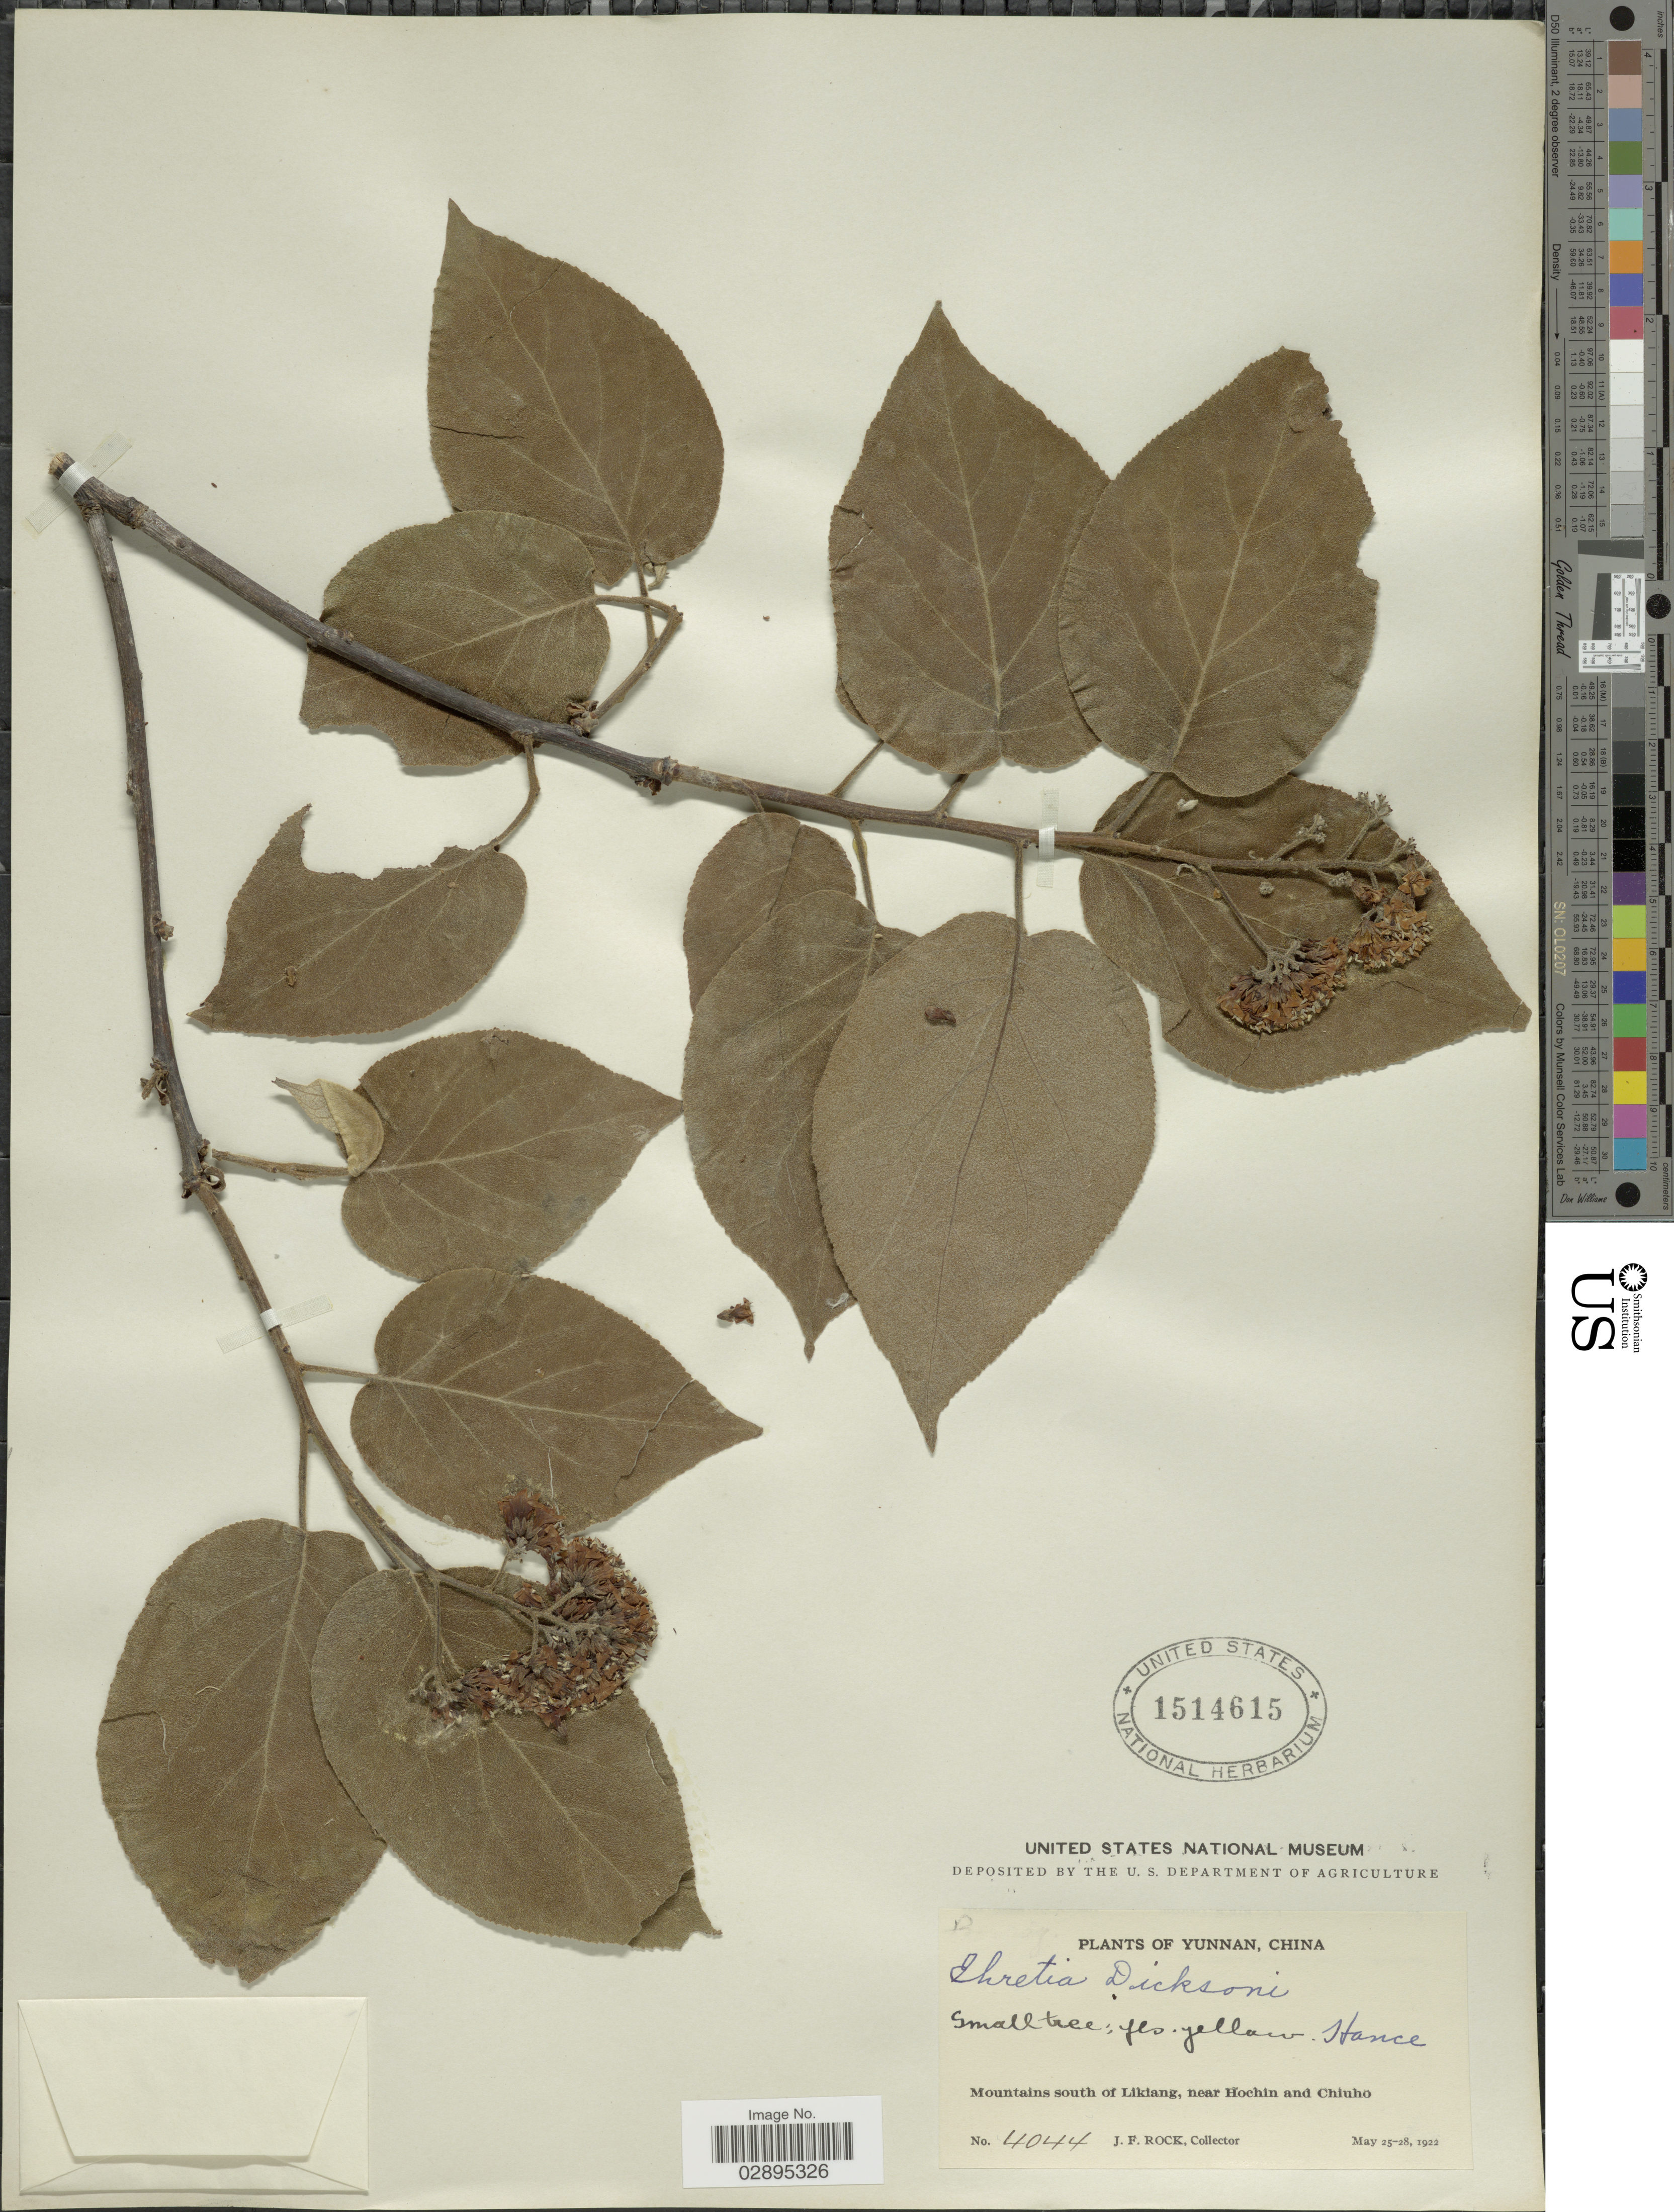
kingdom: Plantae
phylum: Tracheophyta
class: Magnoliopsida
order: Boraginales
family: Ehretiaceae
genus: Ehretia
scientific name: Ehretia dicksonii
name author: Hance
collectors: J. Rock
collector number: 4044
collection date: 1922-05-25/1922-05-28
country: China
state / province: Yunnan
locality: Mountains south of Likiang, near Hochin and Chiuho.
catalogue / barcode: US 1514615